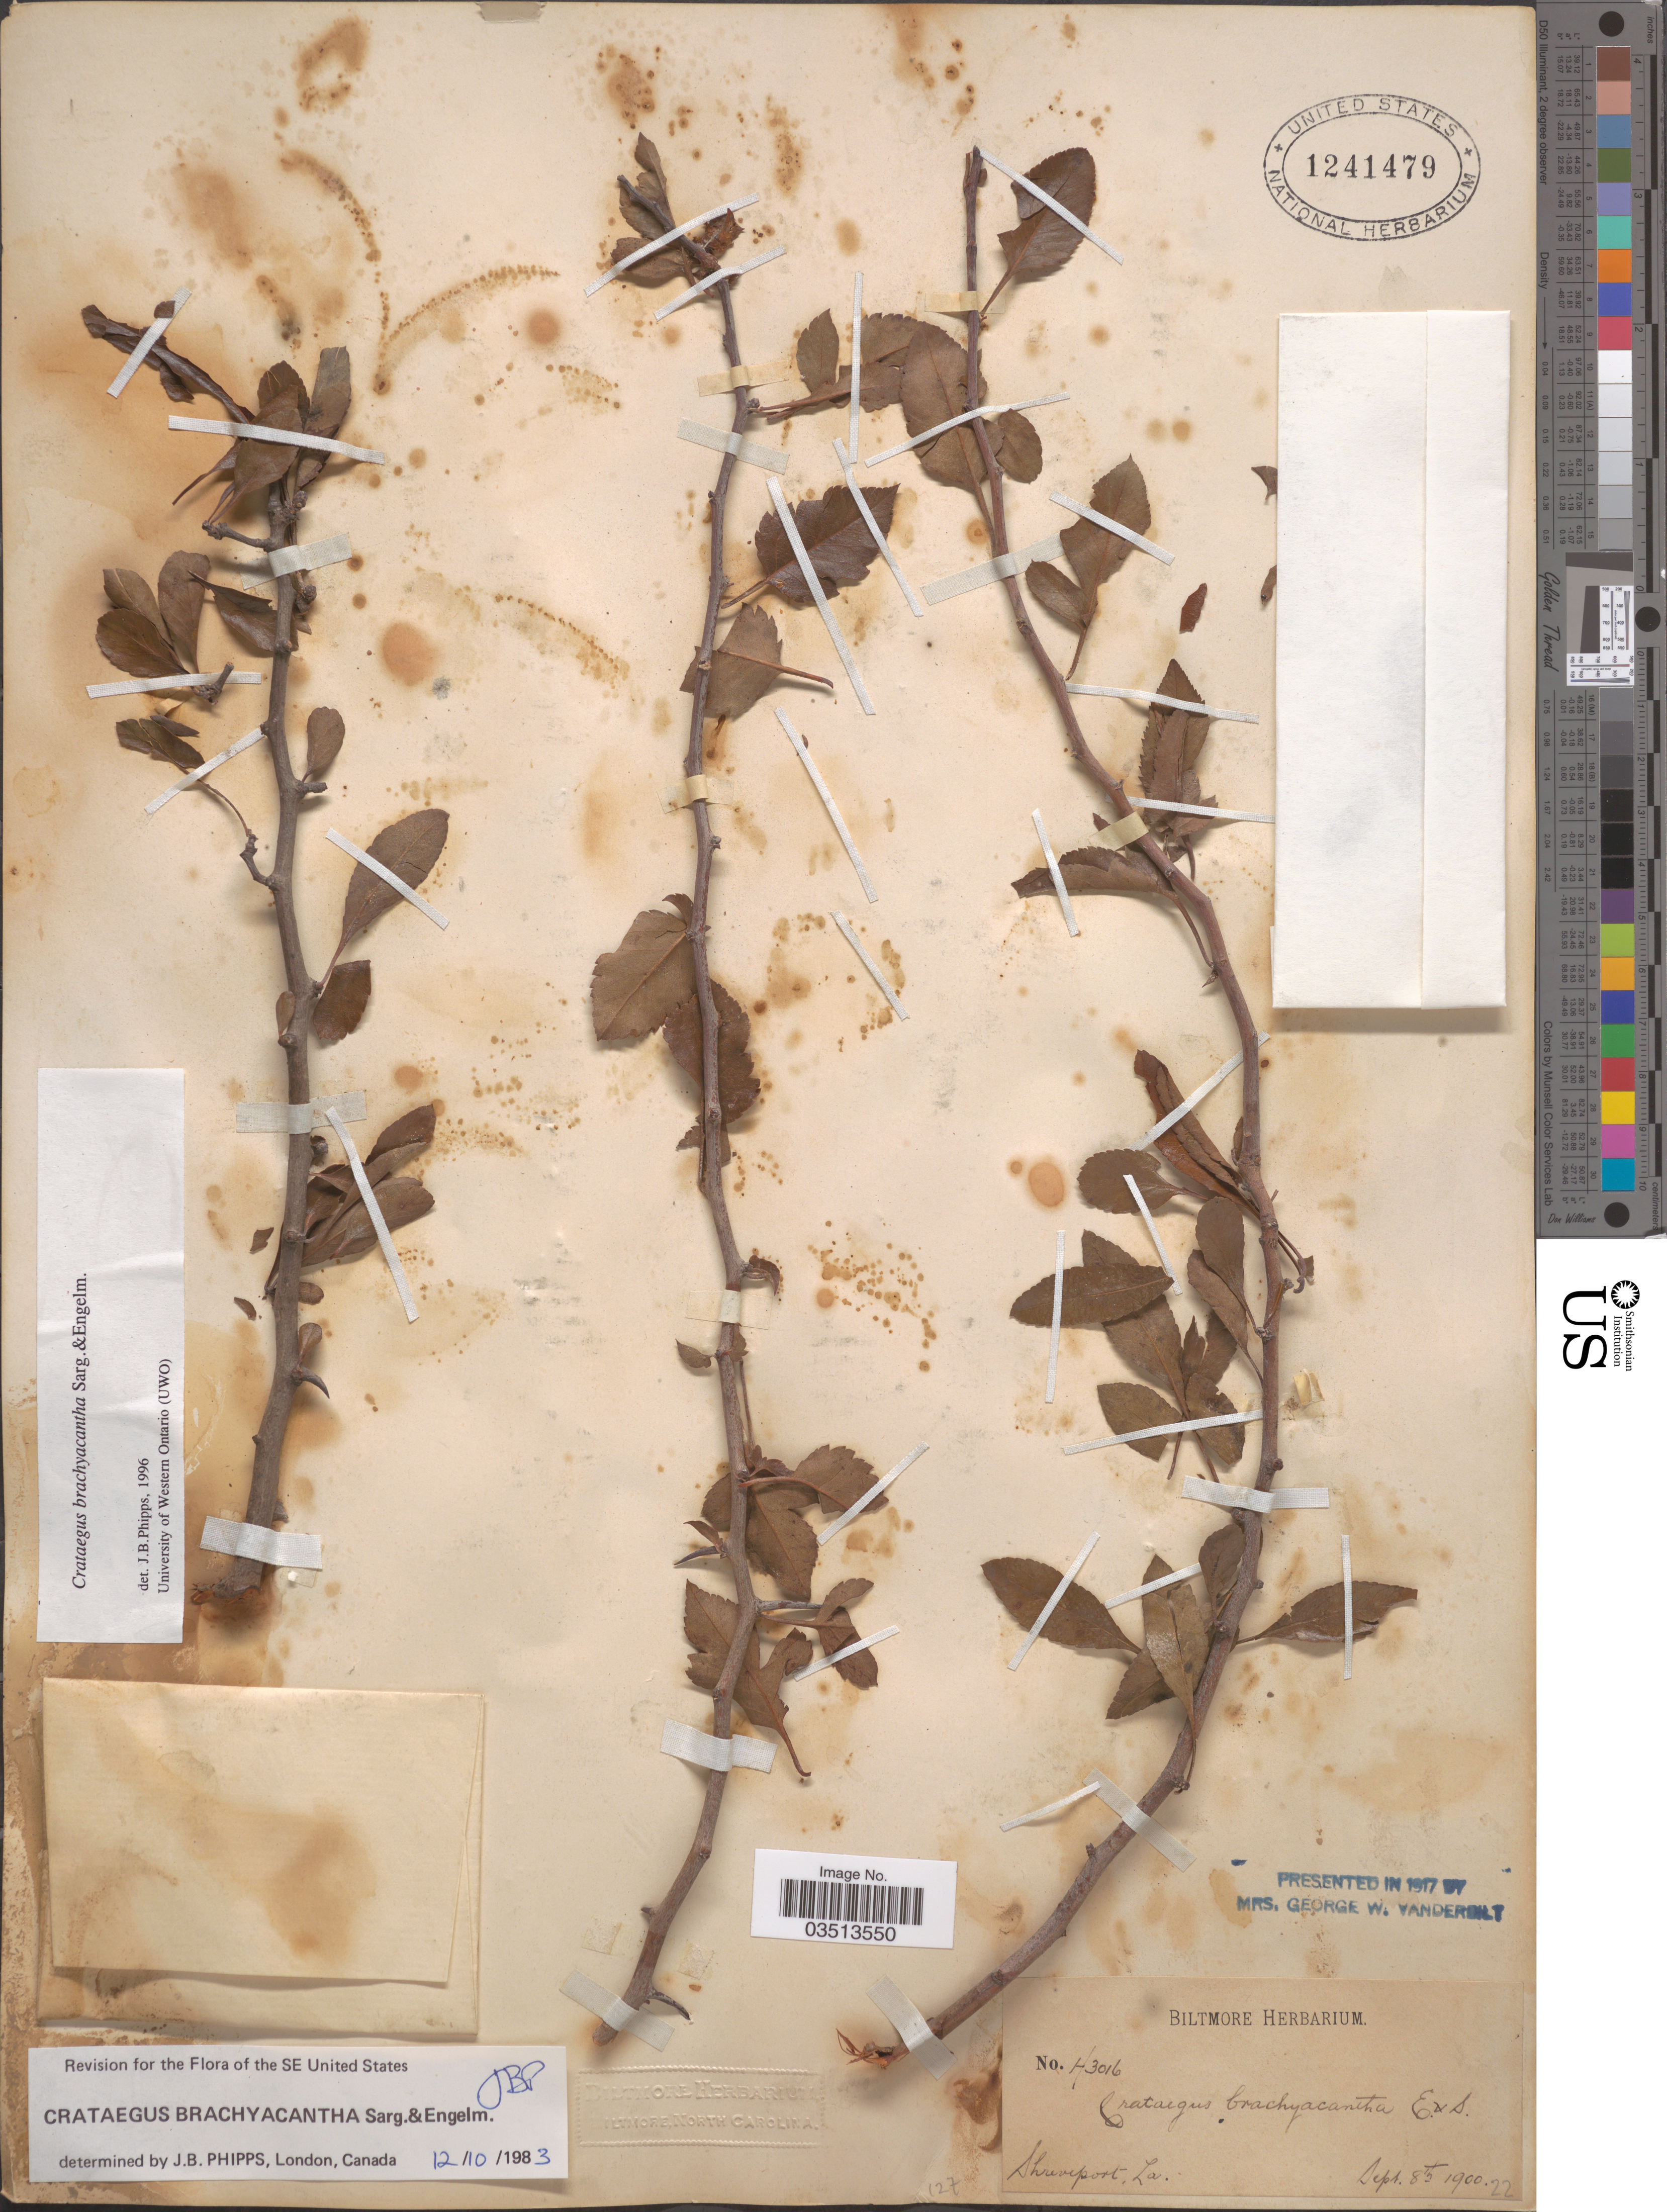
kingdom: Plantae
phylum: Tracheophyta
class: Magnoliopsida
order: Rosales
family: Rosaceae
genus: Crataegus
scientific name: Crataegus brachyacantha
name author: Sarg. & Engelm.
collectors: ex herb. Biltmore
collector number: H3016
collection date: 1900-09-08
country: United States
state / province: Louisiana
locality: Shreveport.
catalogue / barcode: US 1241479